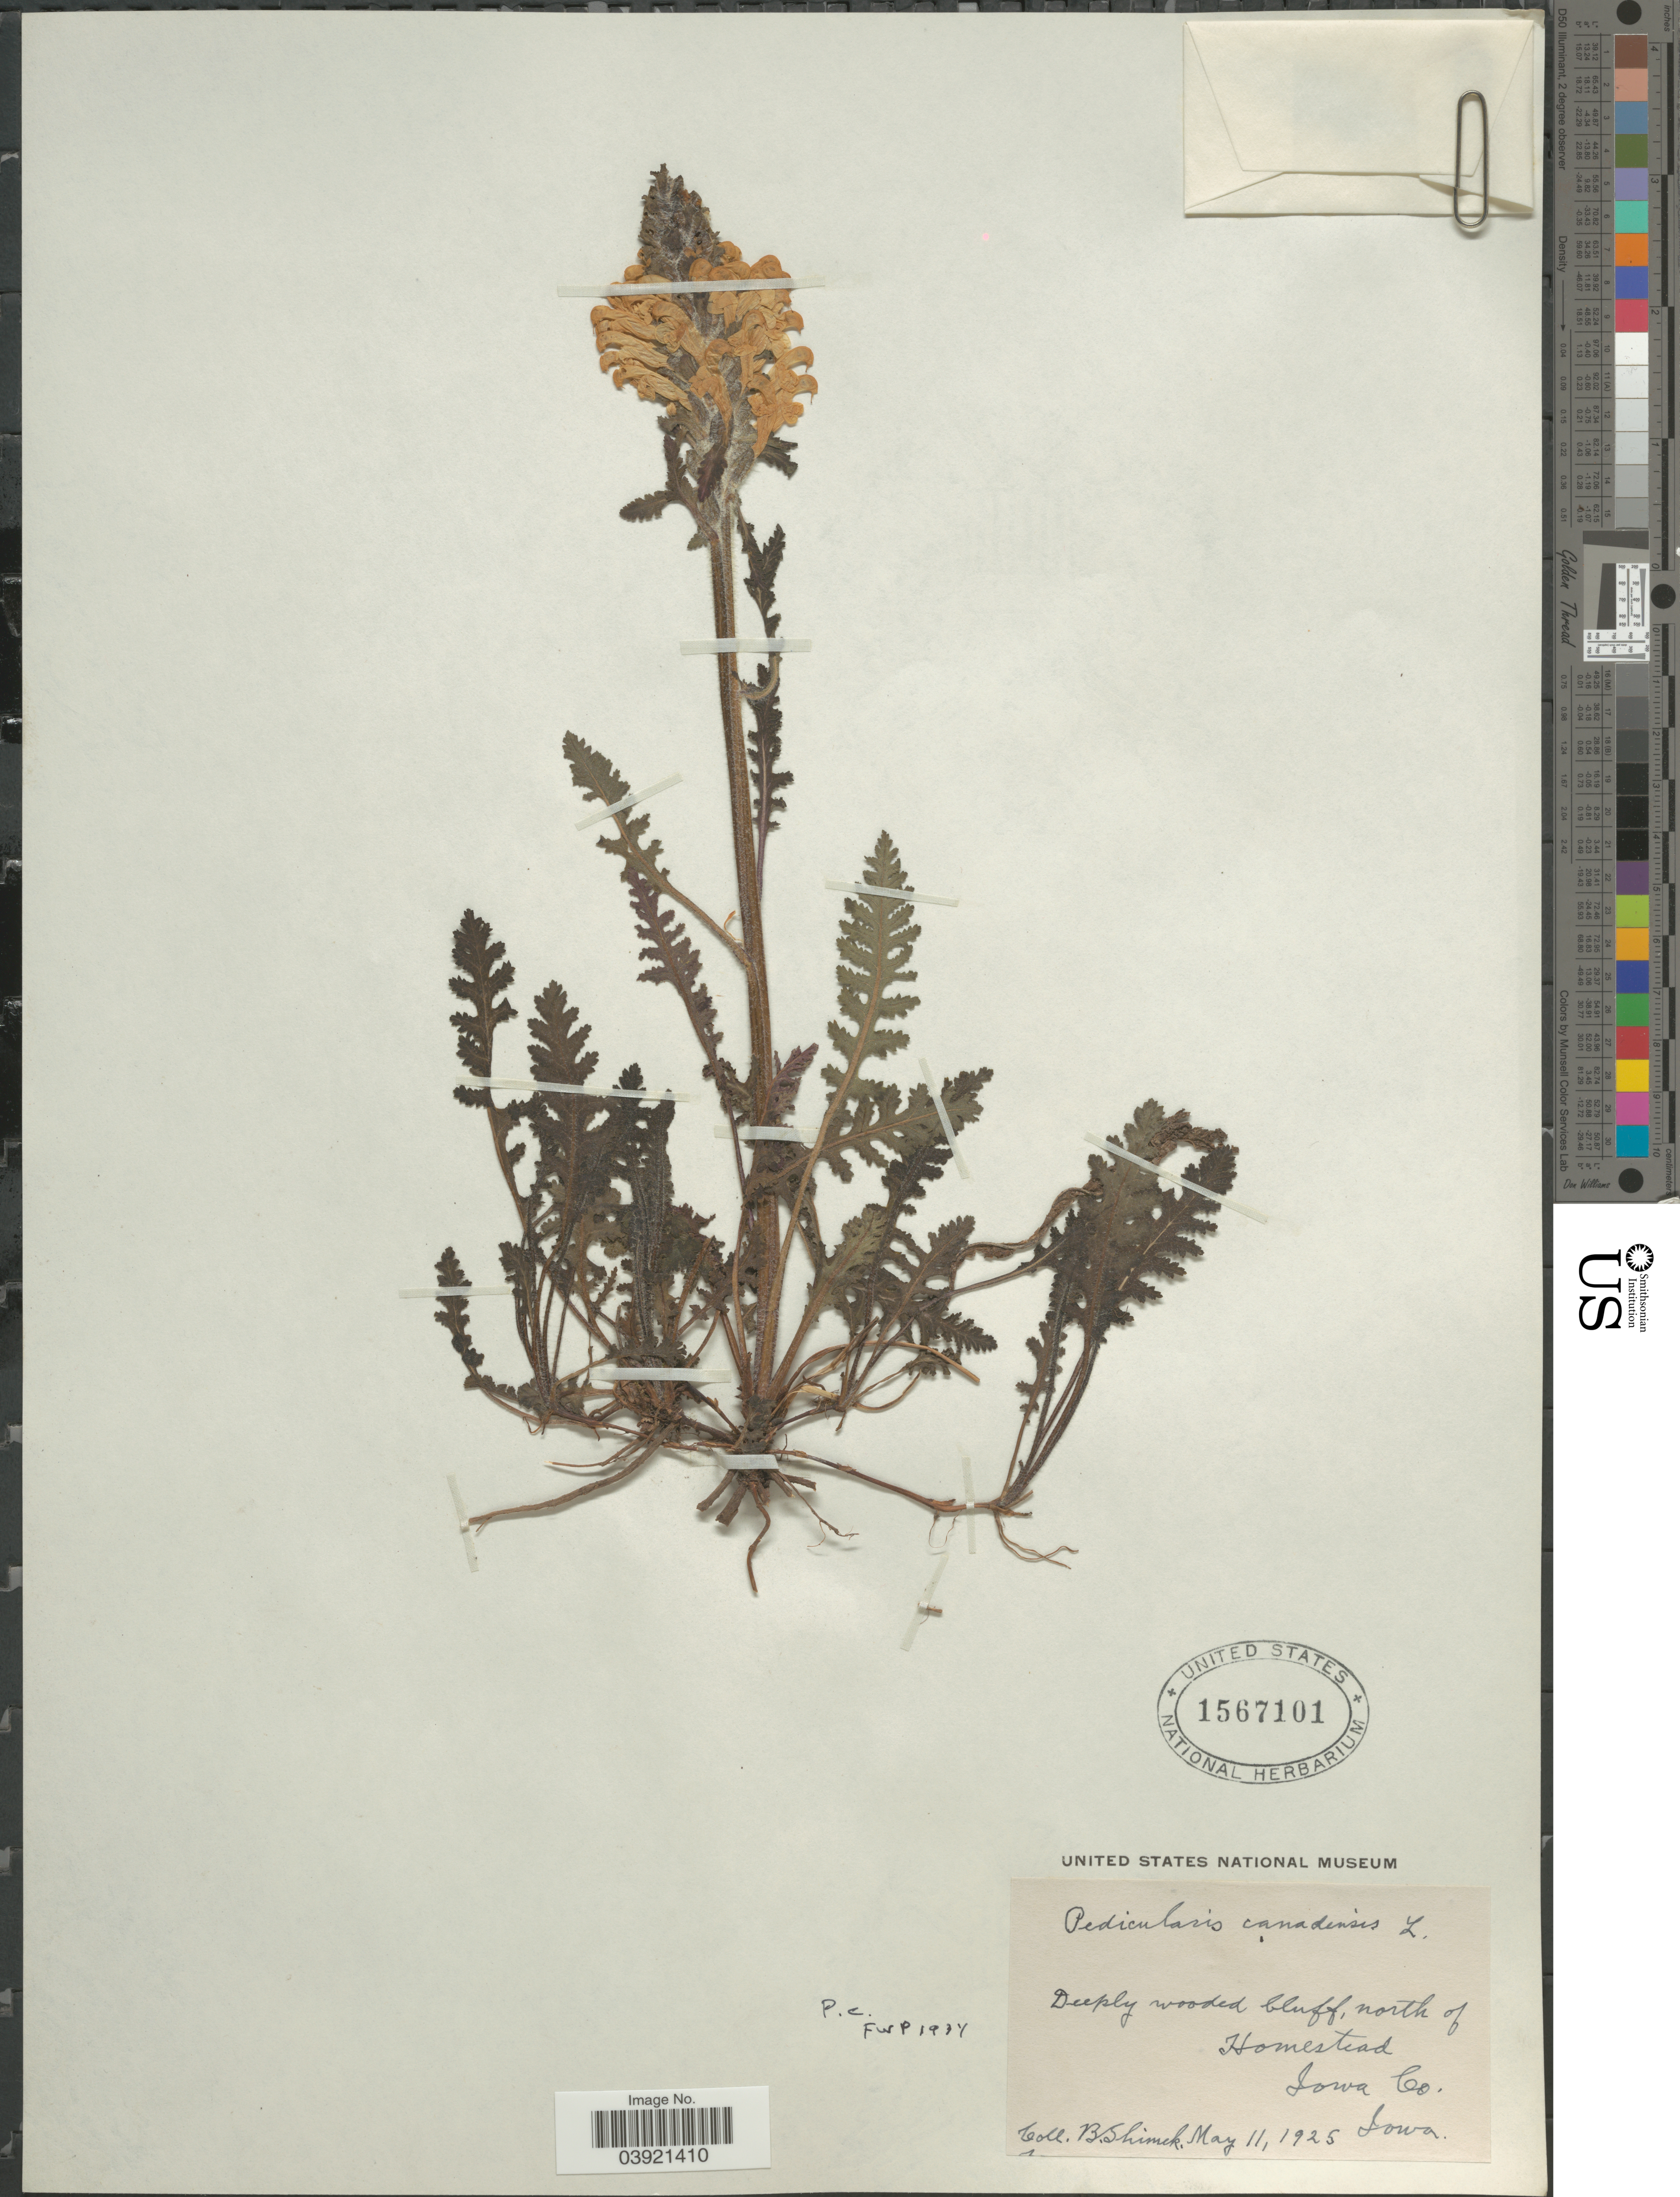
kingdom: Plantae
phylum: Tracheophyta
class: Magnoliopsida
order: Lamiales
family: Orobanchaceae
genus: Pedicularis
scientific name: Pedicularis canadensis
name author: L.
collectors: B. Shimek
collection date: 1925-05-11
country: United States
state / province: Iowa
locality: Deeply wooded bluff, north of Homestead. Iowa Co.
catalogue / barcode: US 1567101